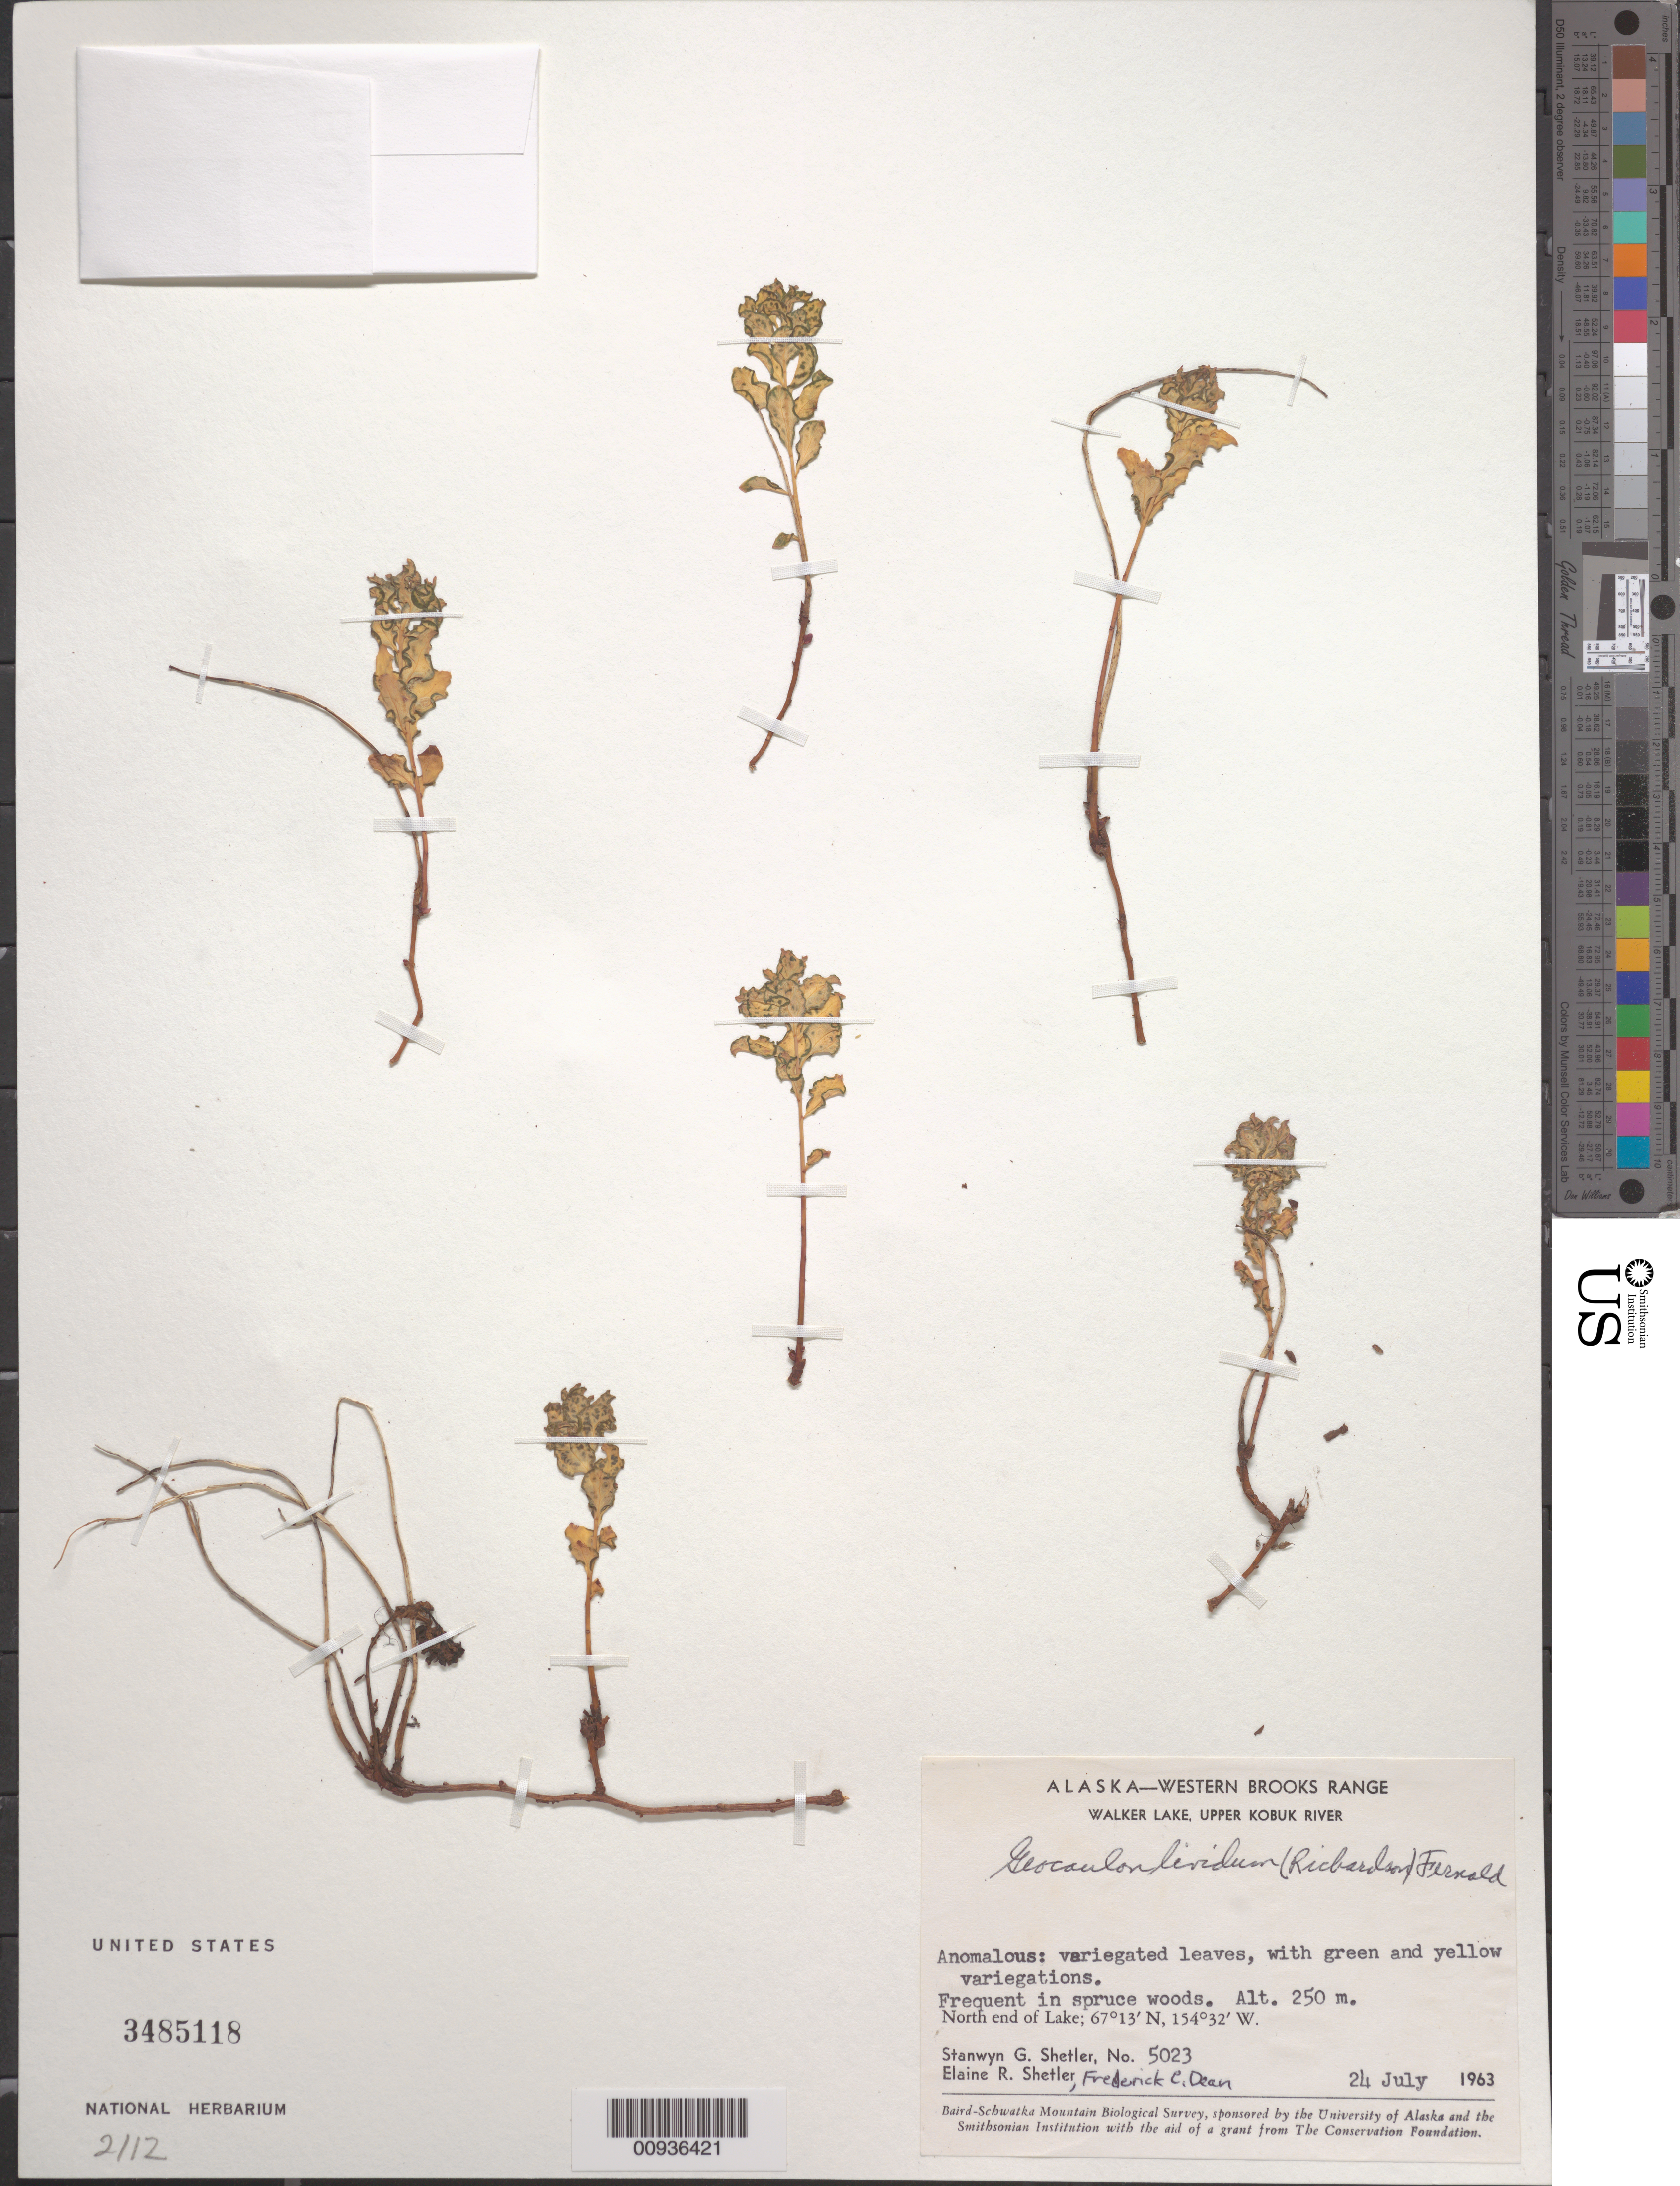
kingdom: Plantae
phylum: Tracheophyta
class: Magnoliopsida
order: Santalales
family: Comandraceae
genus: Geocaulon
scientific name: Geocaulon lividum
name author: (Richardson) Fernald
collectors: S. Shetler, E. R. Shetler & F. C. Dean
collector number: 5023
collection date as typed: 24 Jul 1963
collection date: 1963-07-24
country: United States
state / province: Alaska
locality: North end of Walker Lake. Western Brooks Range, Upper Kobuk River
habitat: Spruce woods.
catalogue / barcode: US 3485118